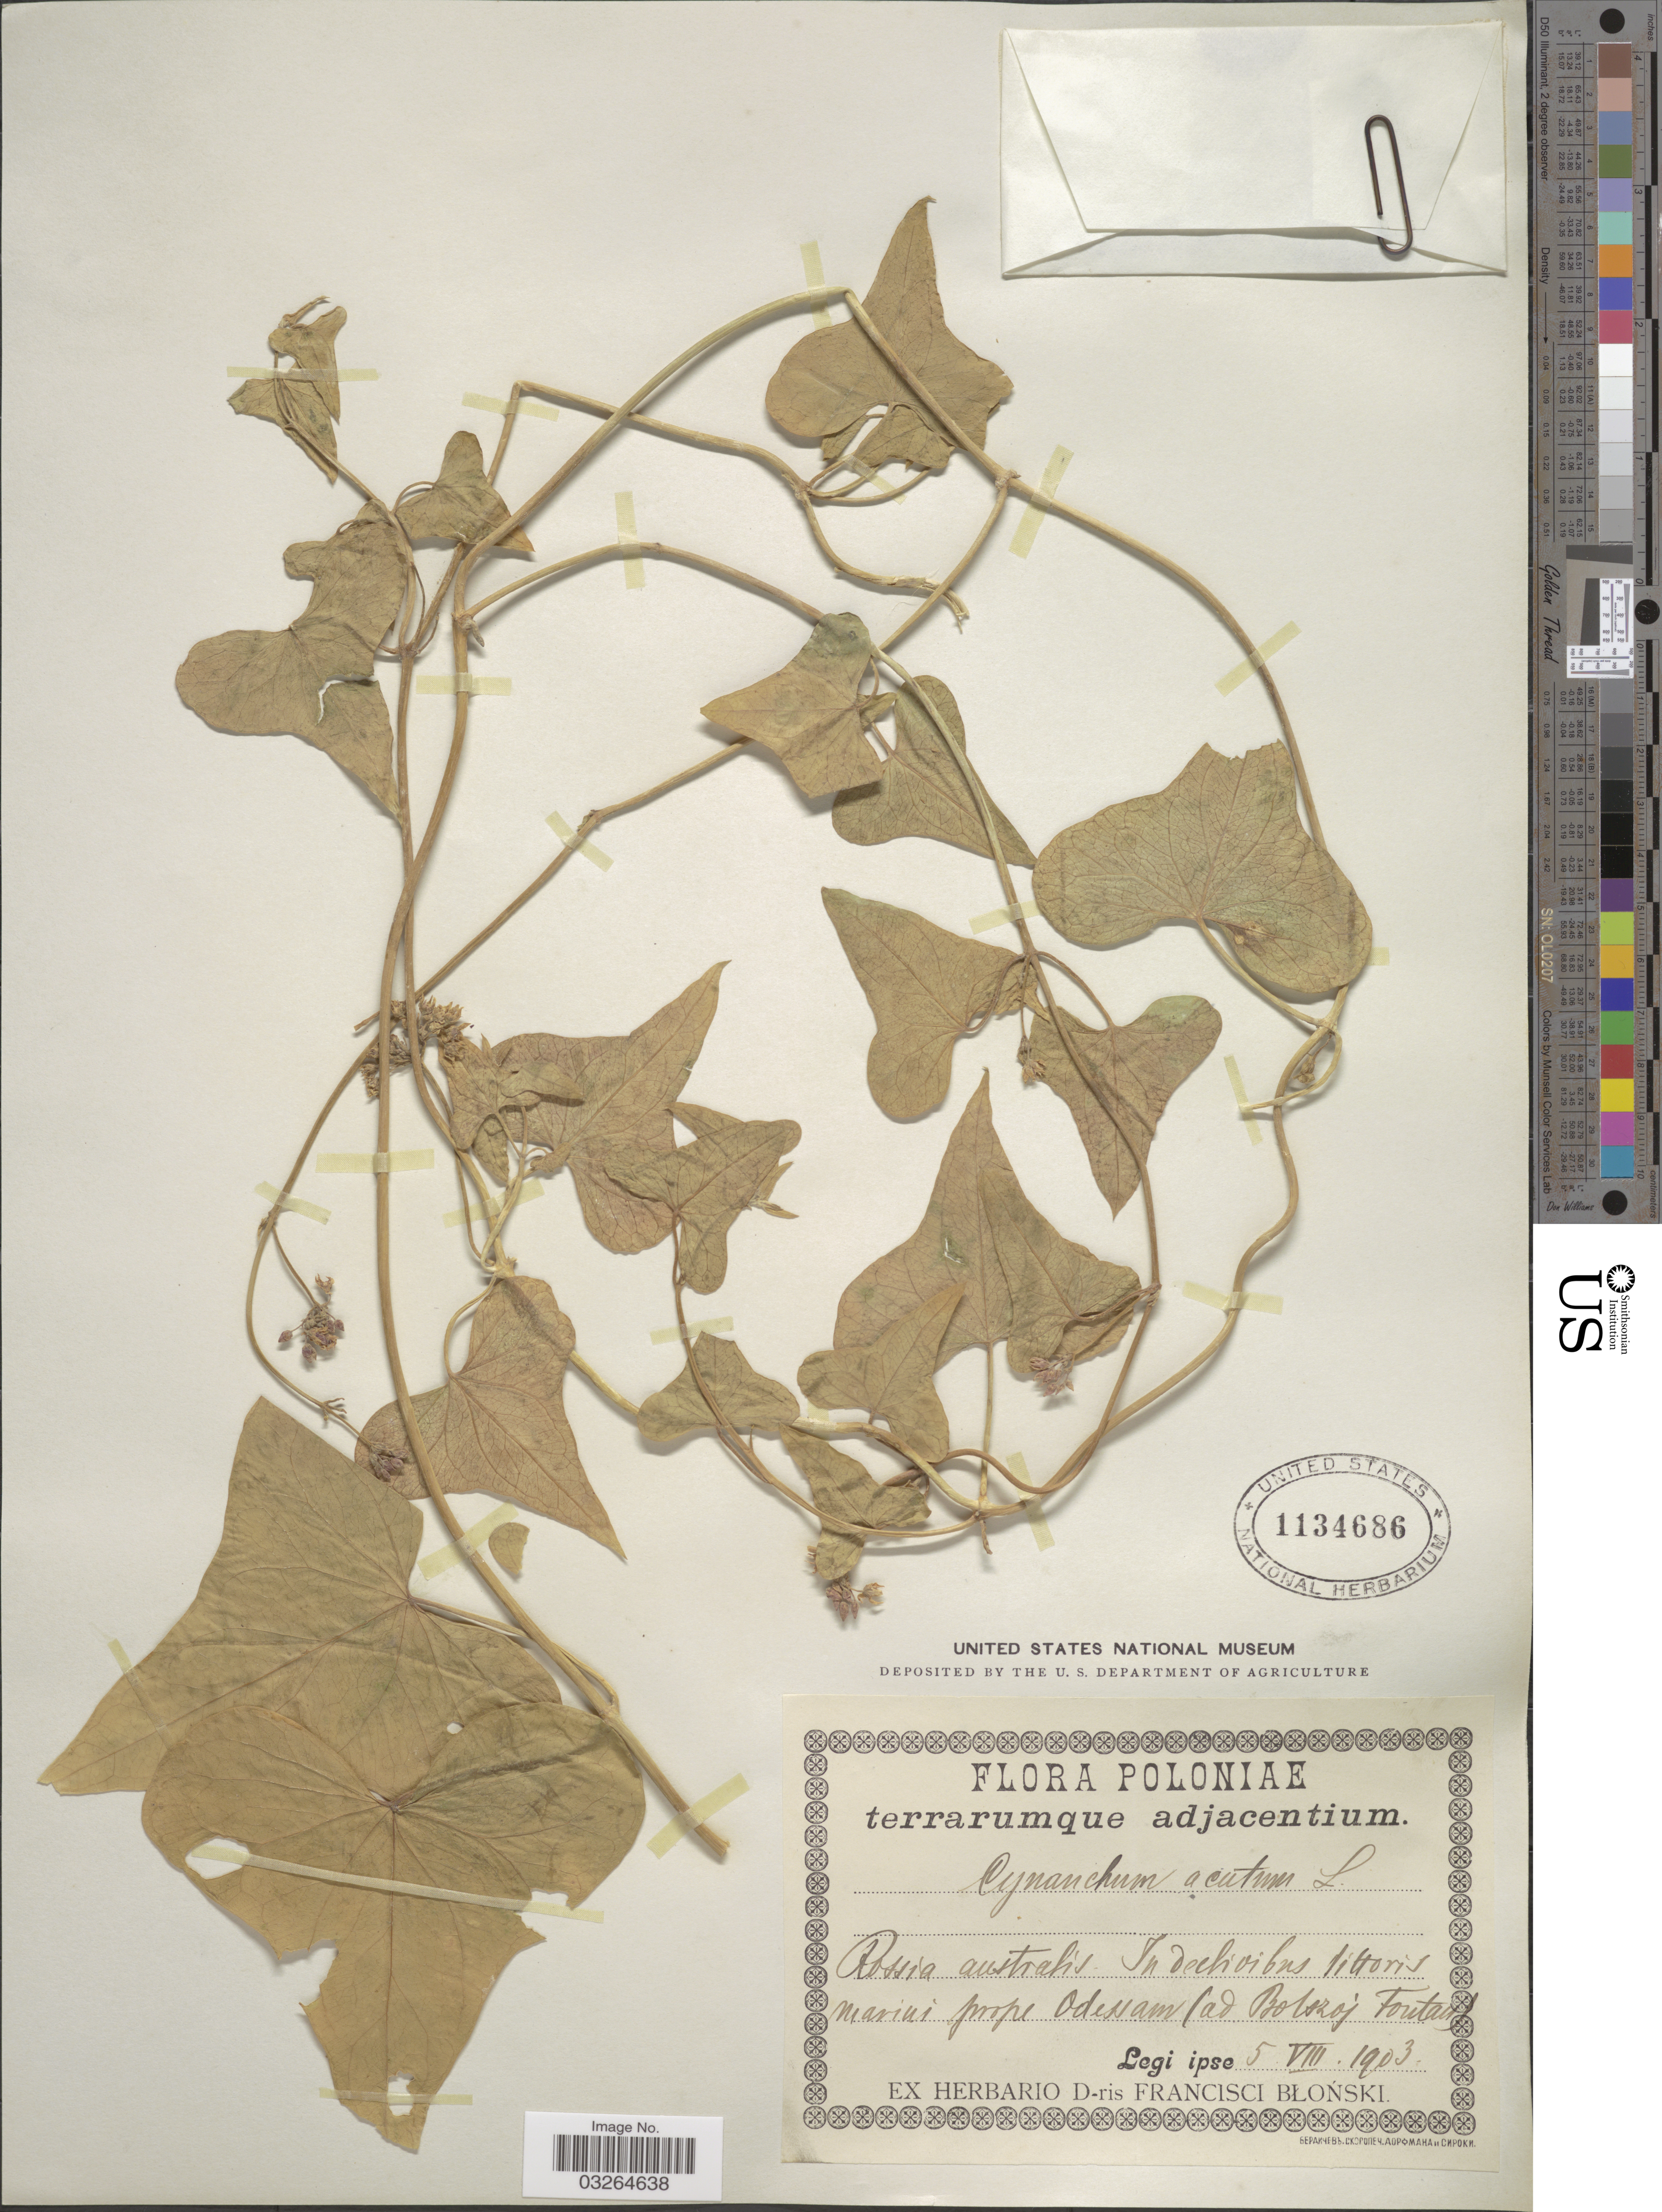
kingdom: Plantae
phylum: Tracheophyta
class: Magnoliopsida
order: Gentianales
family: Apocynaceae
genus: Cynanchum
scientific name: Cynanchum acutum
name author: L.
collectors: F. Blonski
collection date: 1903-08-05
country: Ukraine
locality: Russia australis. In declivibus littoris marini prope Odessam (ad Botszoj Fontan).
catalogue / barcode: US 1134686